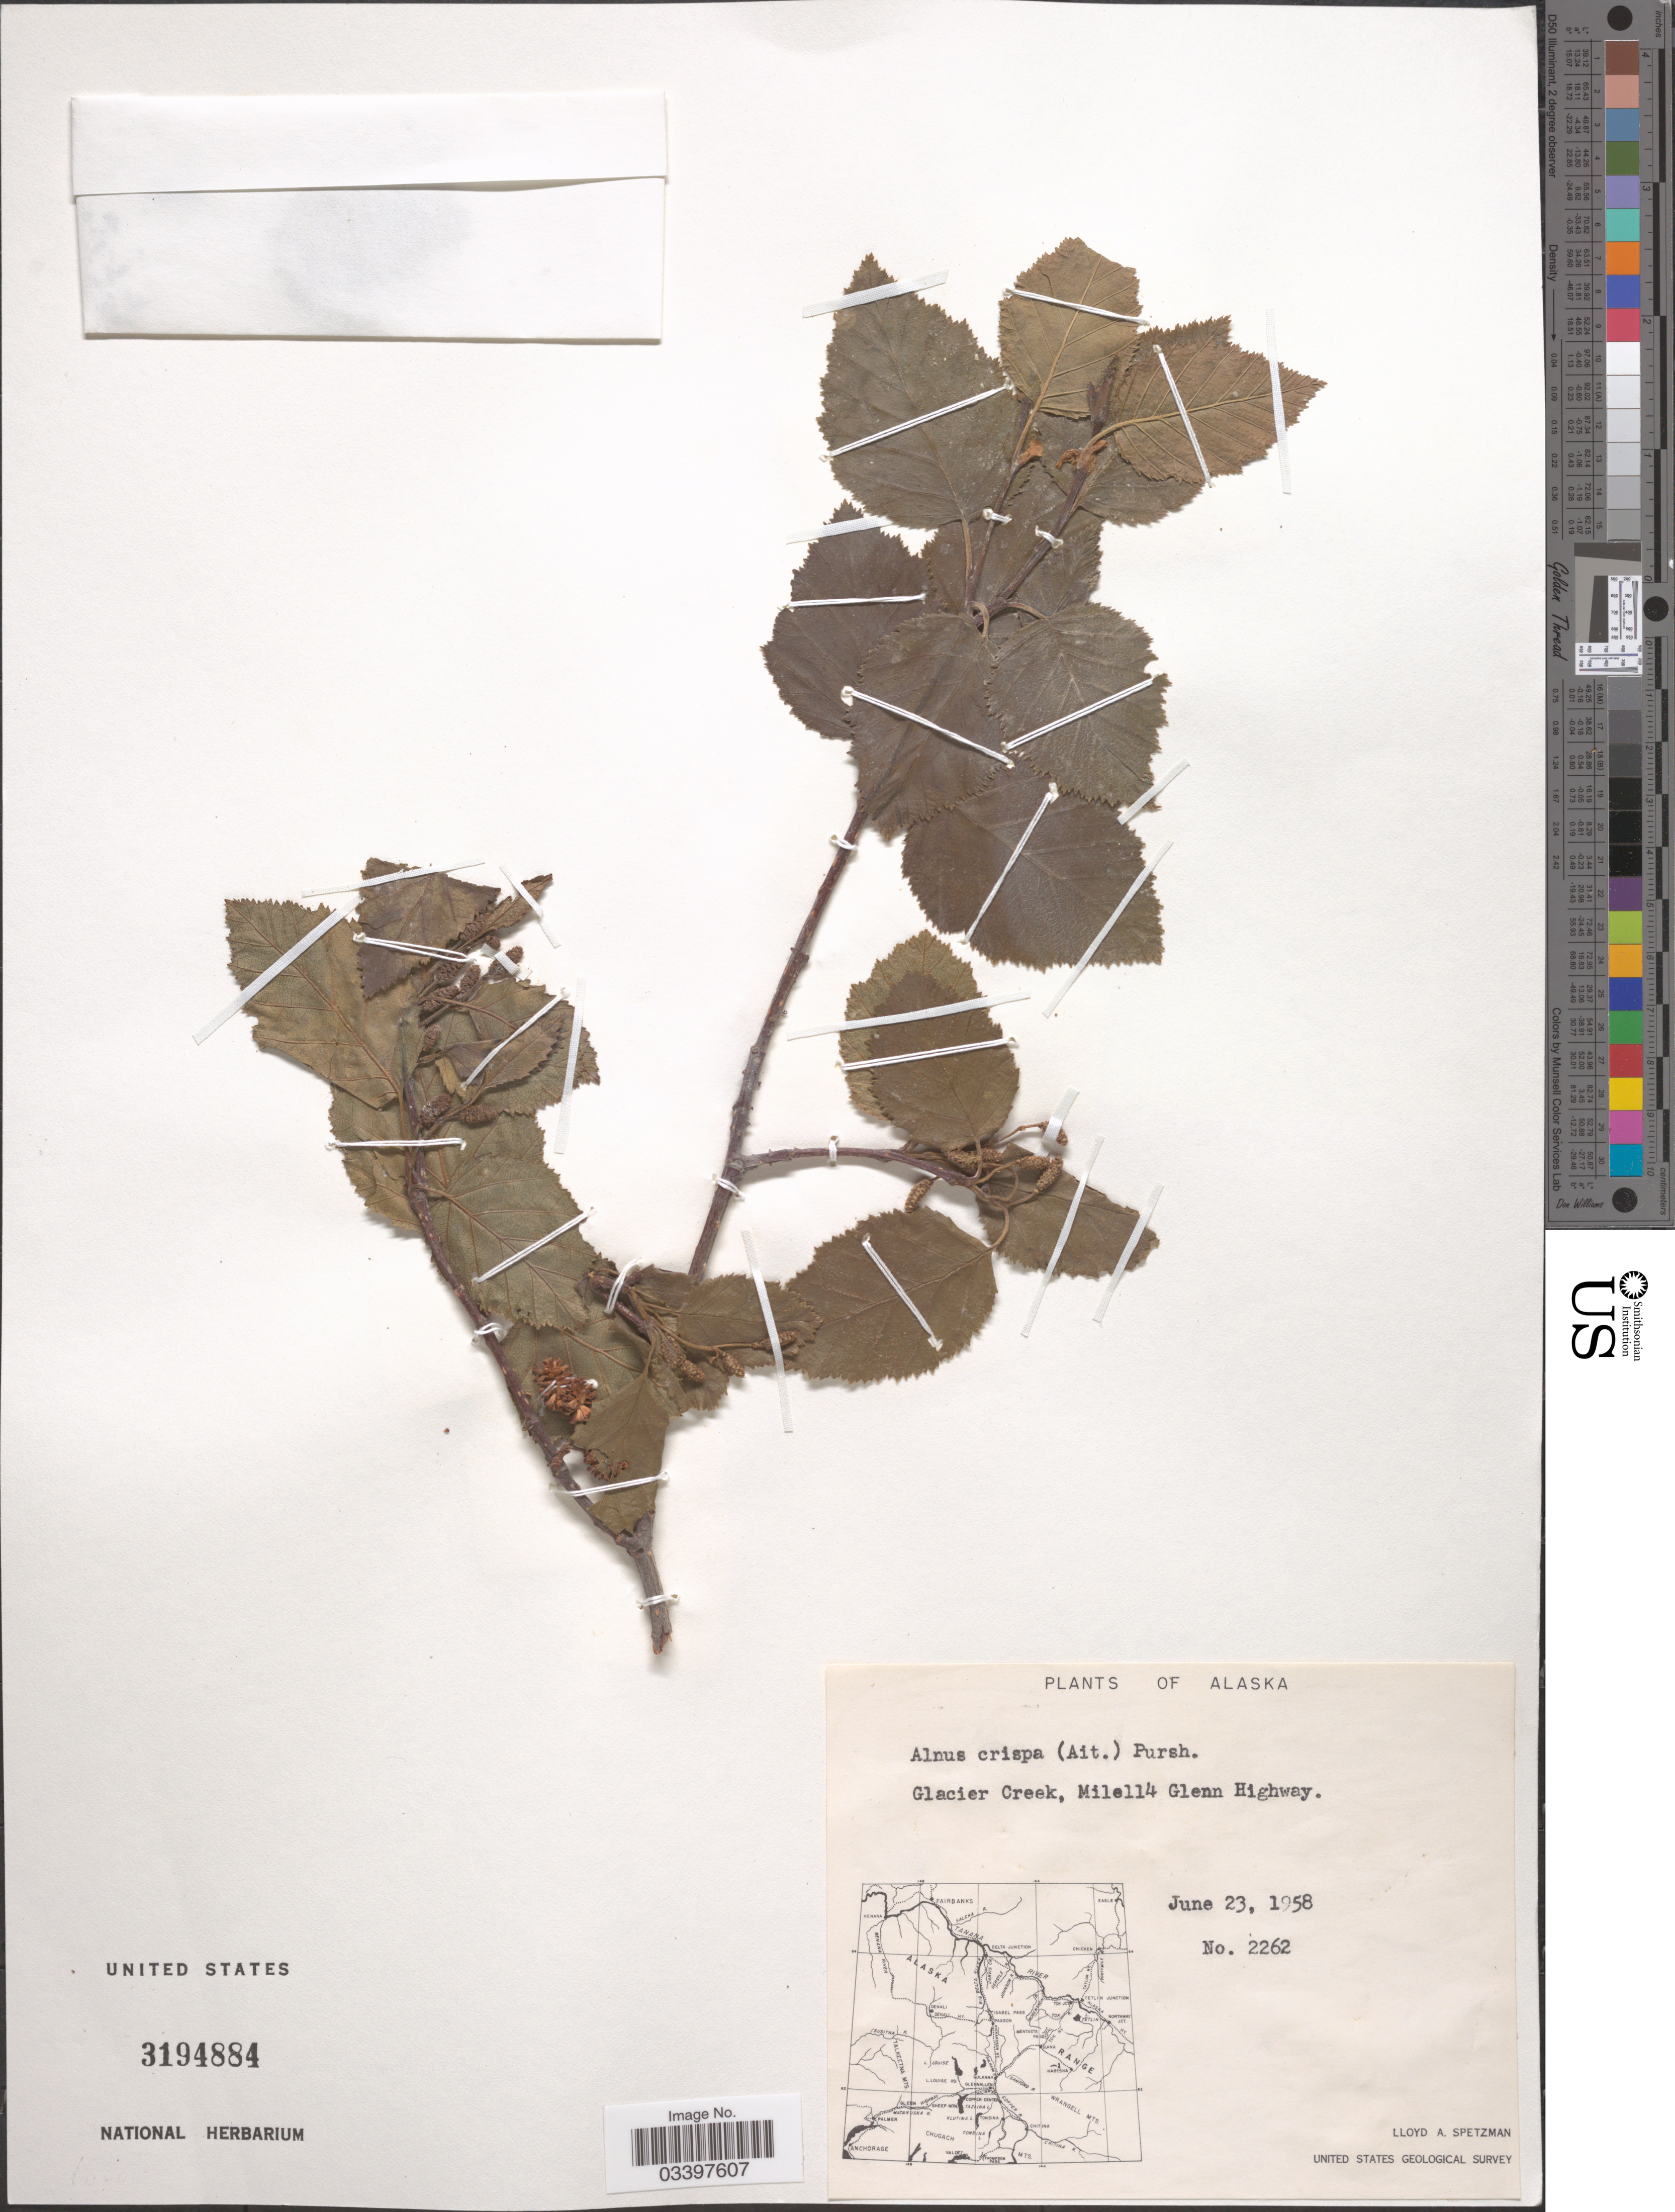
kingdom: Plantae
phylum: Tracheophyta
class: Magnoliopsida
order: Fagales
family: Betulaceae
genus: Alnus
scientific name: Alnus alnobetula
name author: (Ehrh.) K. Koch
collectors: L. Spetzman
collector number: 2262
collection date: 1958-06-23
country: United States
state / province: Alaska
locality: Glacier Creek, Mile114 Glenn Highway.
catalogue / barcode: US 3194884